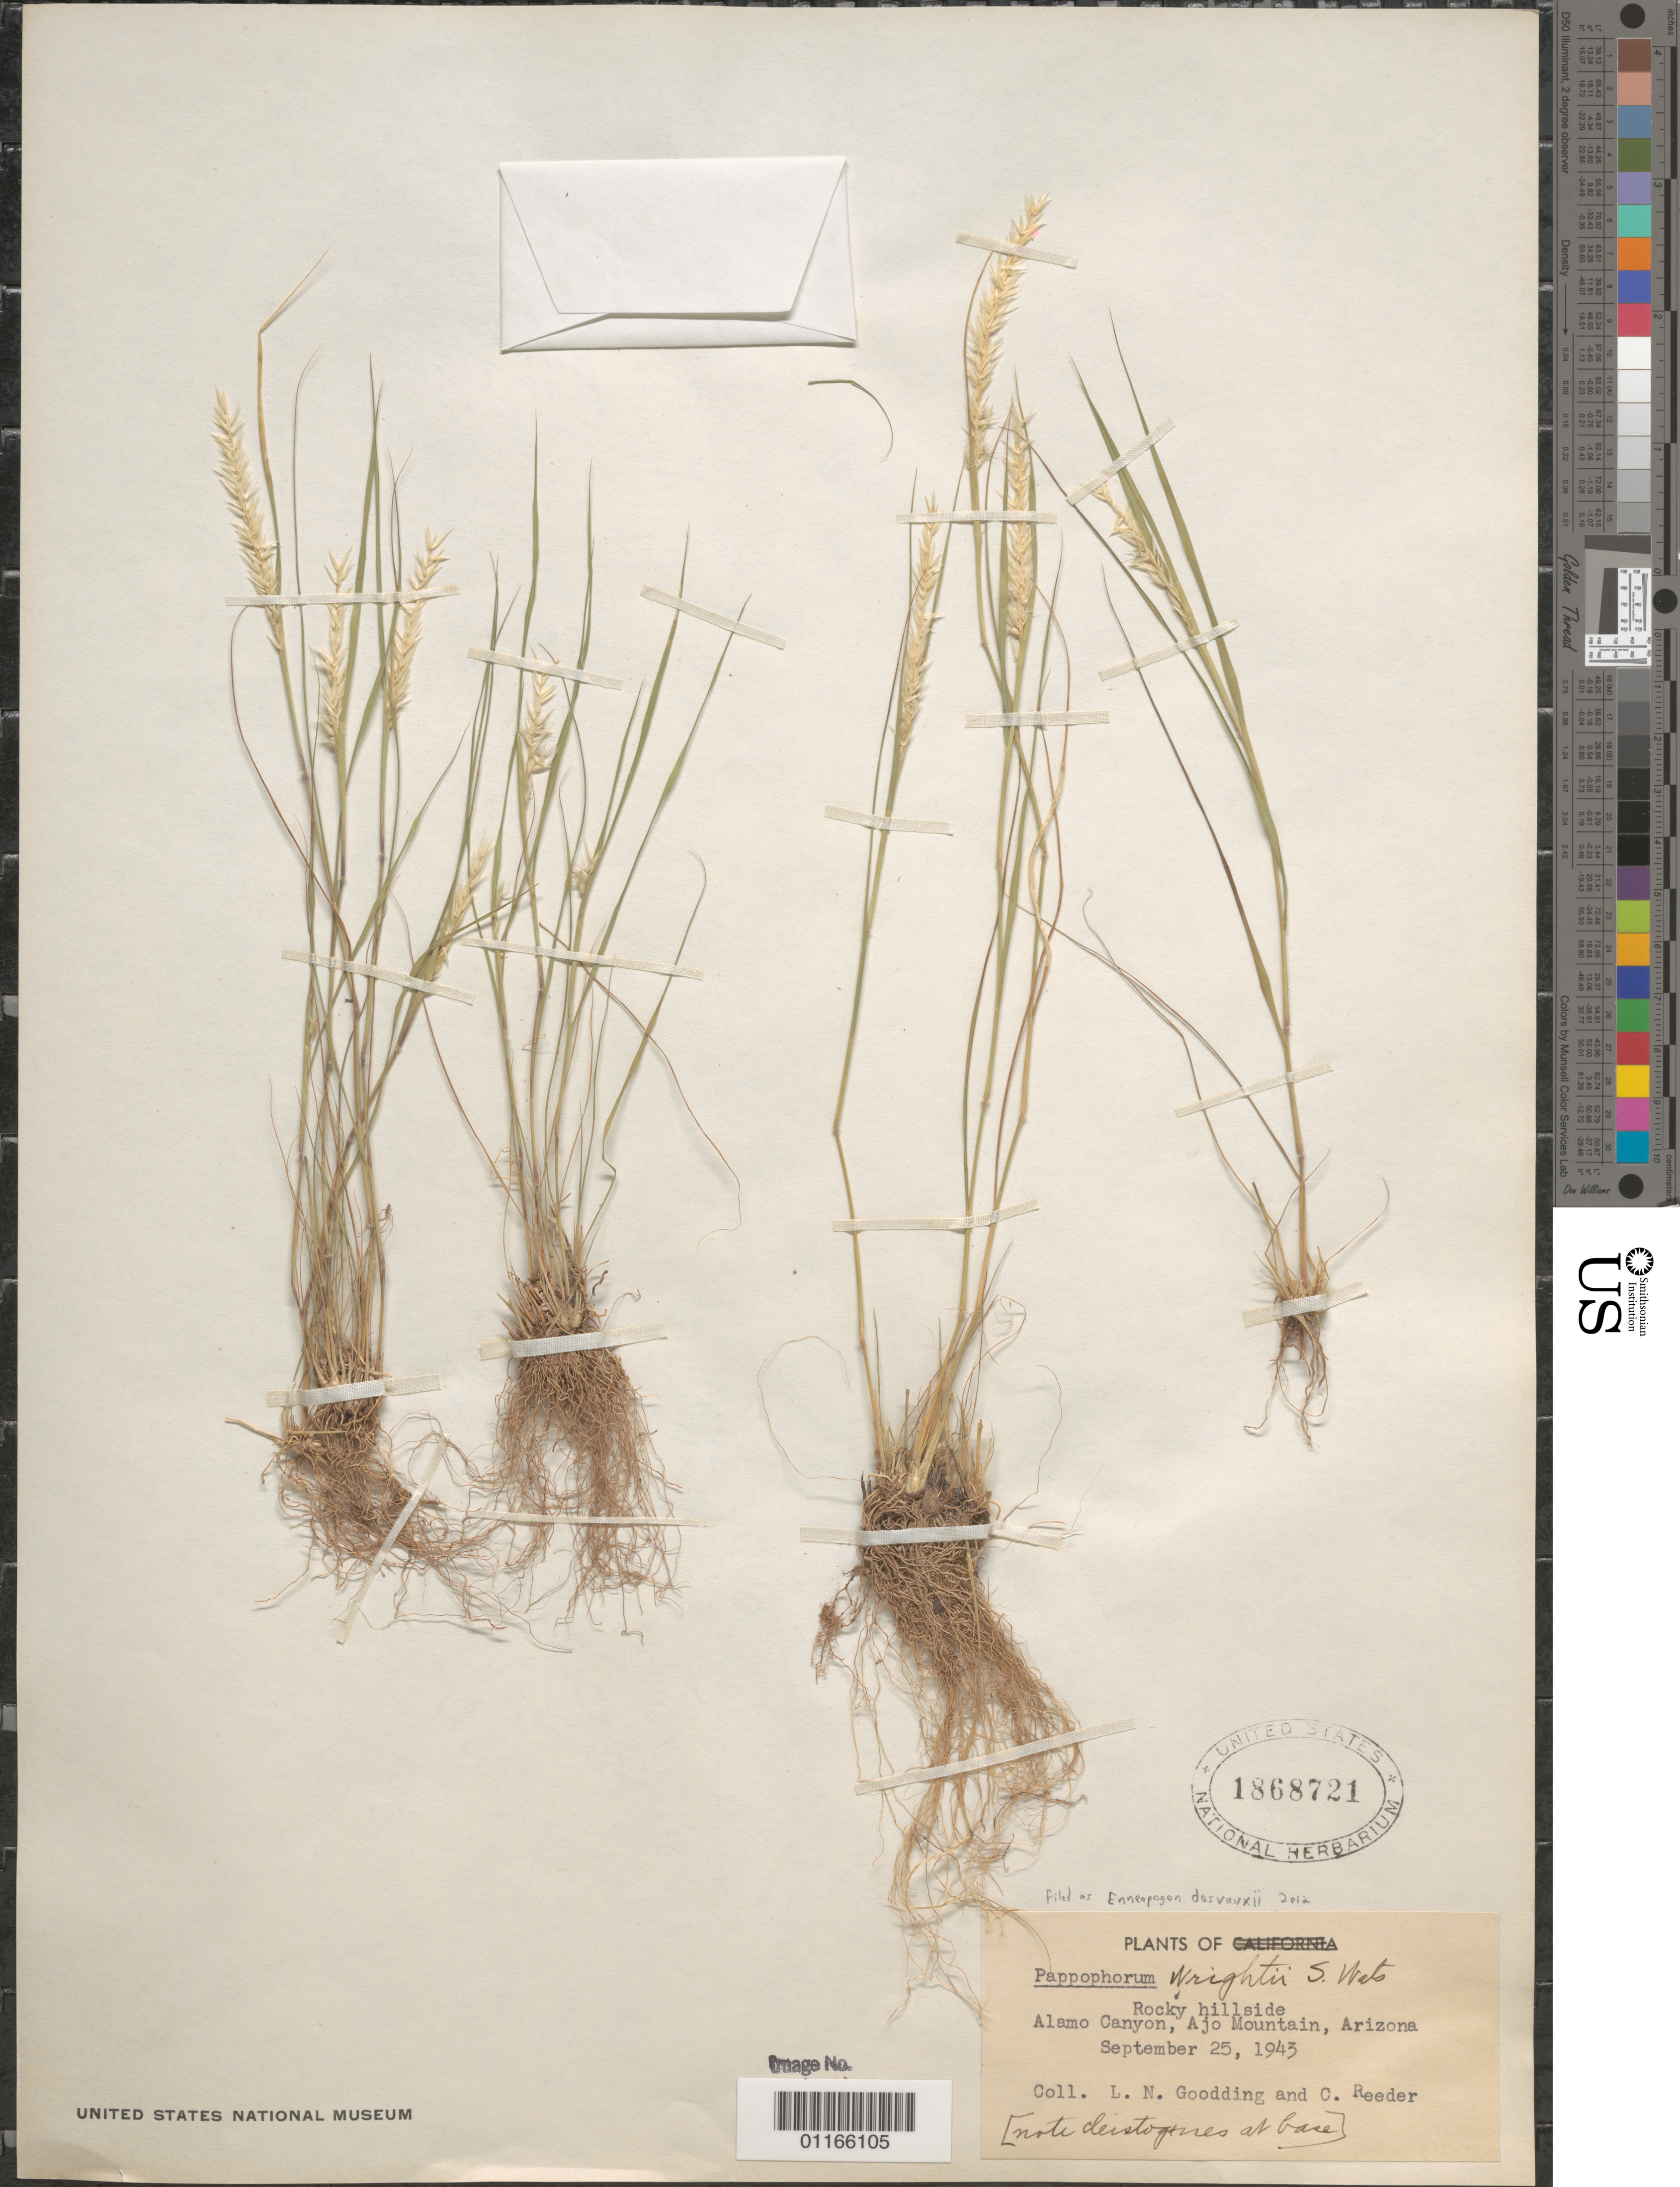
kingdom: Plantae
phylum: Tracheophyta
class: Liliopsida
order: Poales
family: Poaceae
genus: Enneapogon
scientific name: Enneapogon desvauxii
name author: P. Beauv.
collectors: L. N. Goodding & C. Reeder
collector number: s..n.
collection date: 1943-09-25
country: United States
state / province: Arizona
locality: Alamo Canyon, Ajo Mountain.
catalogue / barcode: US 1868721